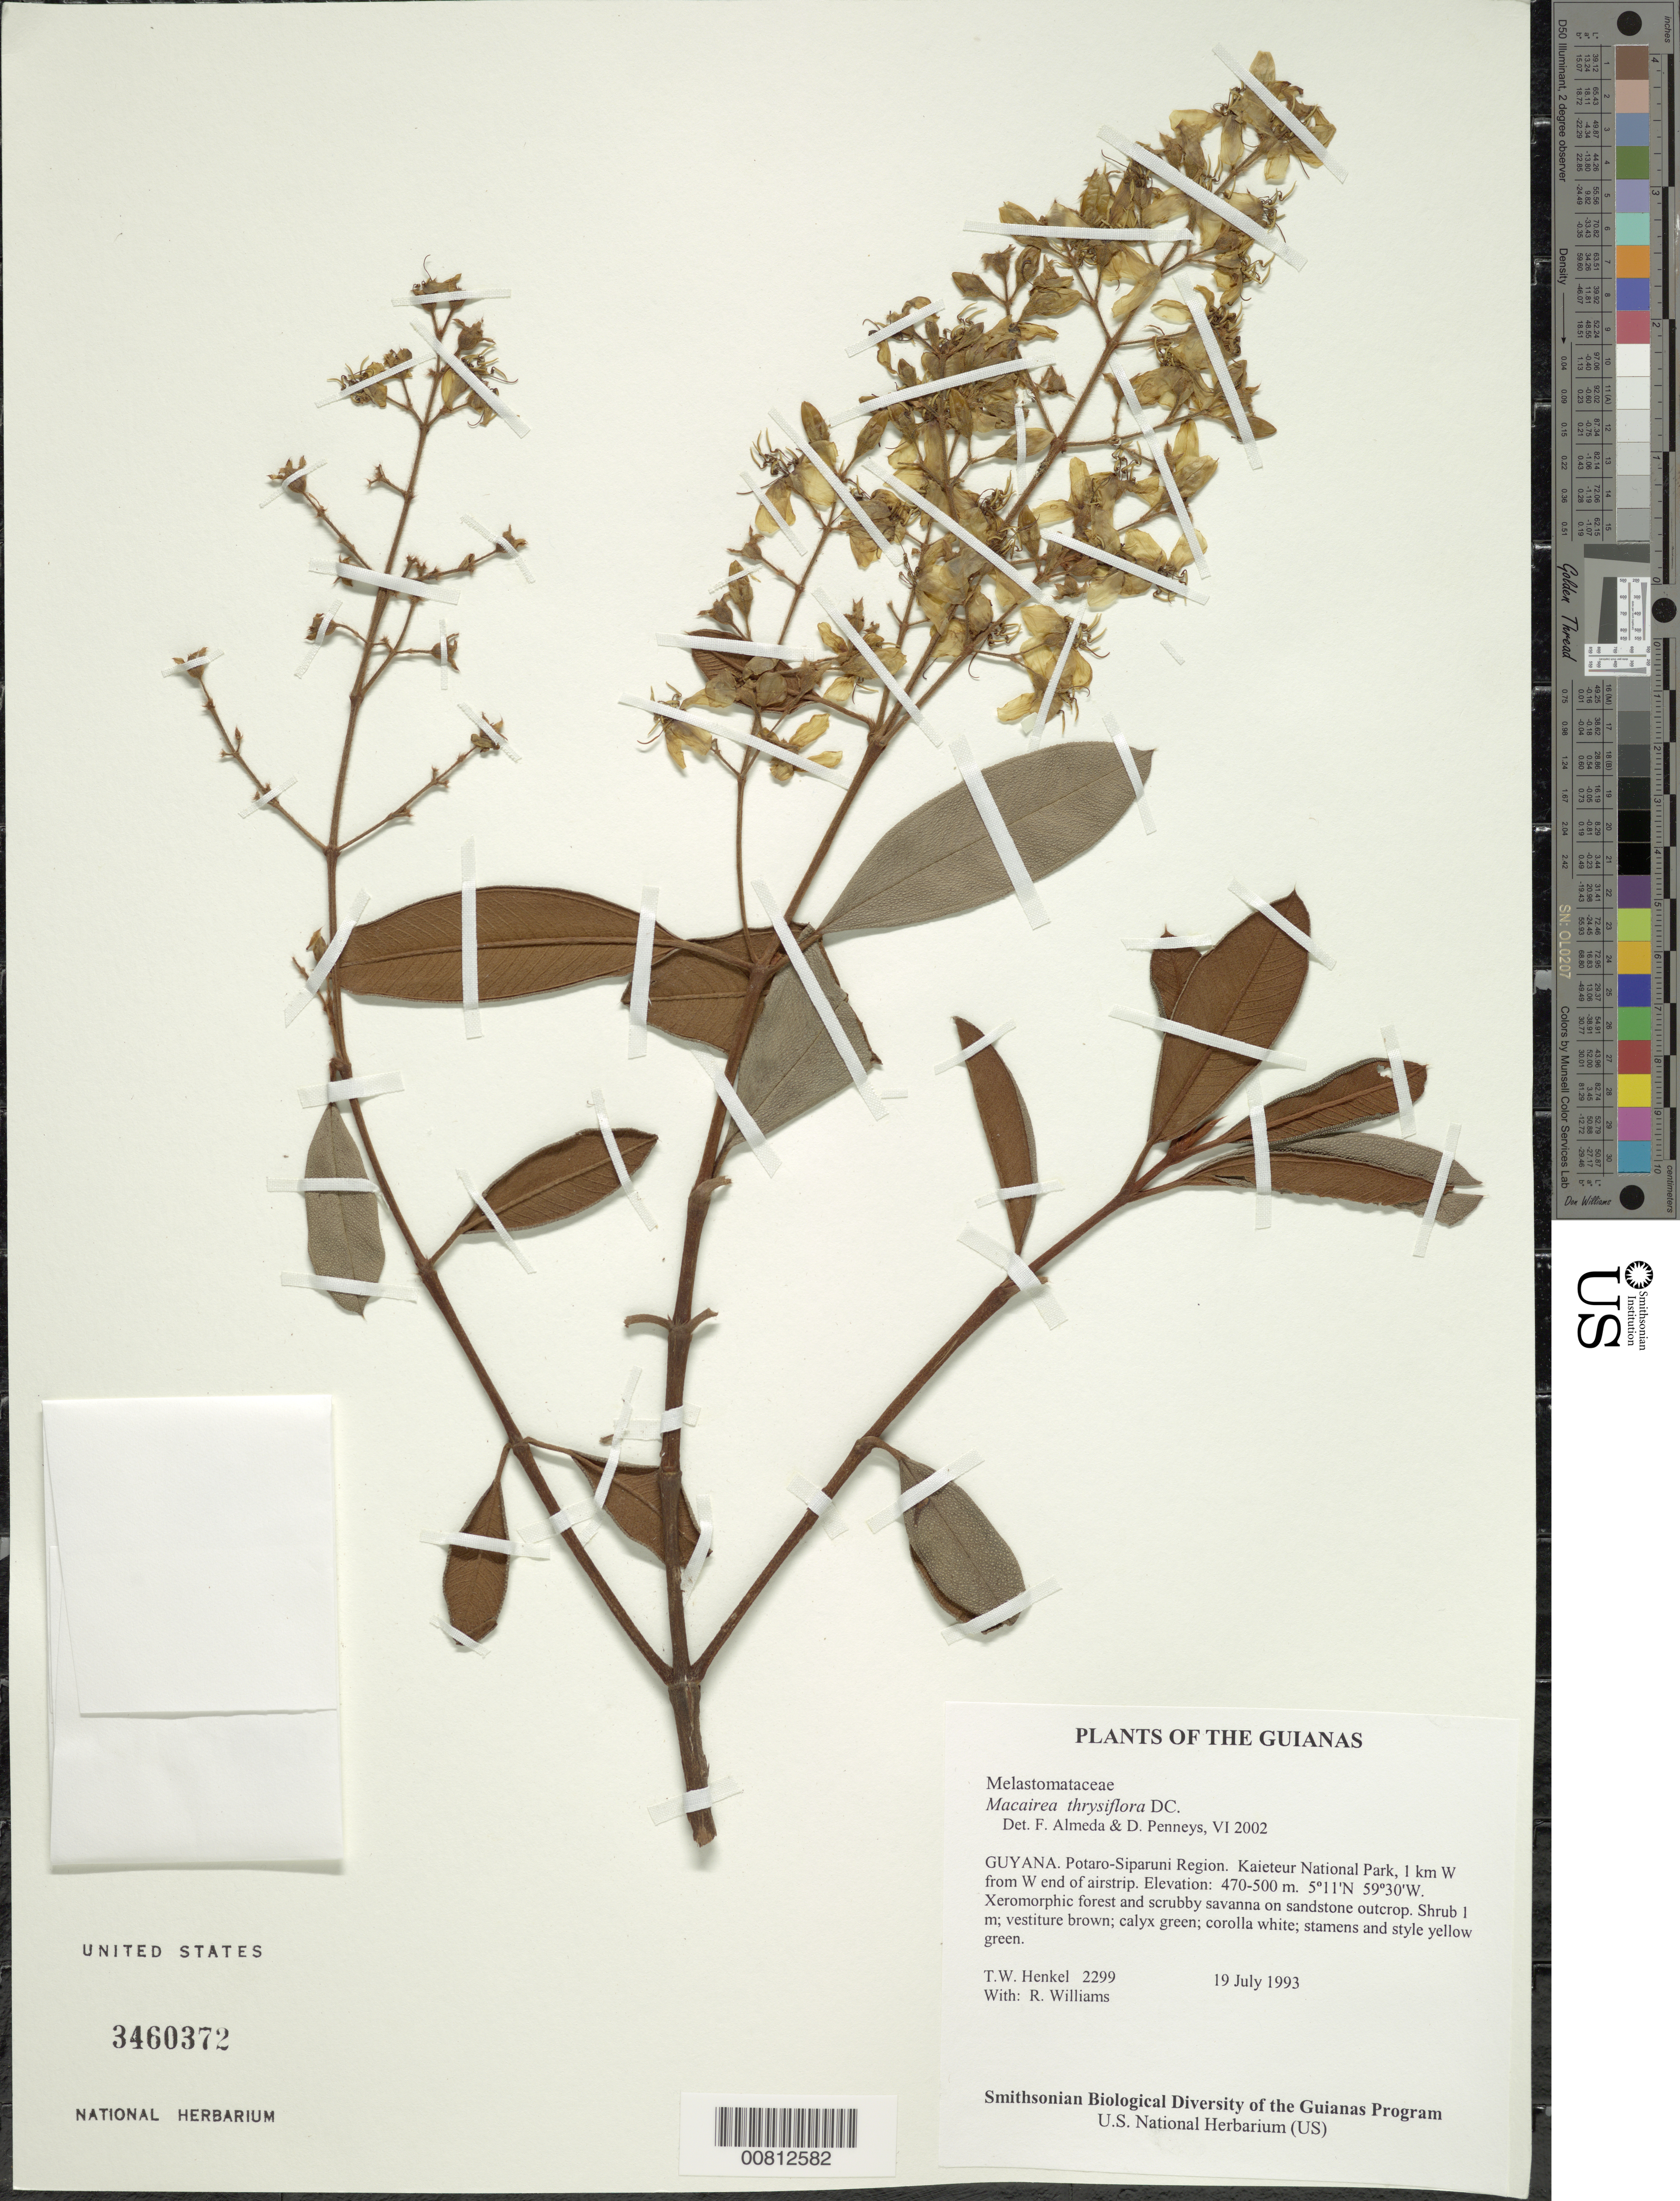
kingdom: Plantae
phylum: Tracheophyta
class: Magnoliopsida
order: Myrtales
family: Melastomataceae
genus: Macairea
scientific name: Macairea aspera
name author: N.E. Br.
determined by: Nunes da Silva, Diego, (RB), Jardim Botanico do Rio de Janeiro - Herbario (BRAZIL)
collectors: T. Henkel & R. Williams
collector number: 2299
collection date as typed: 19 July 1993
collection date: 1993-07-19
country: Guyana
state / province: Potaro-Siparuni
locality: Kaieteur National Park, 1 km W from W end of airstrip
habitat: Xeromorphic forest and scrubby savanna on sandstone outcrop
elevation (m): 470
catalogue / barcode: US 3460372